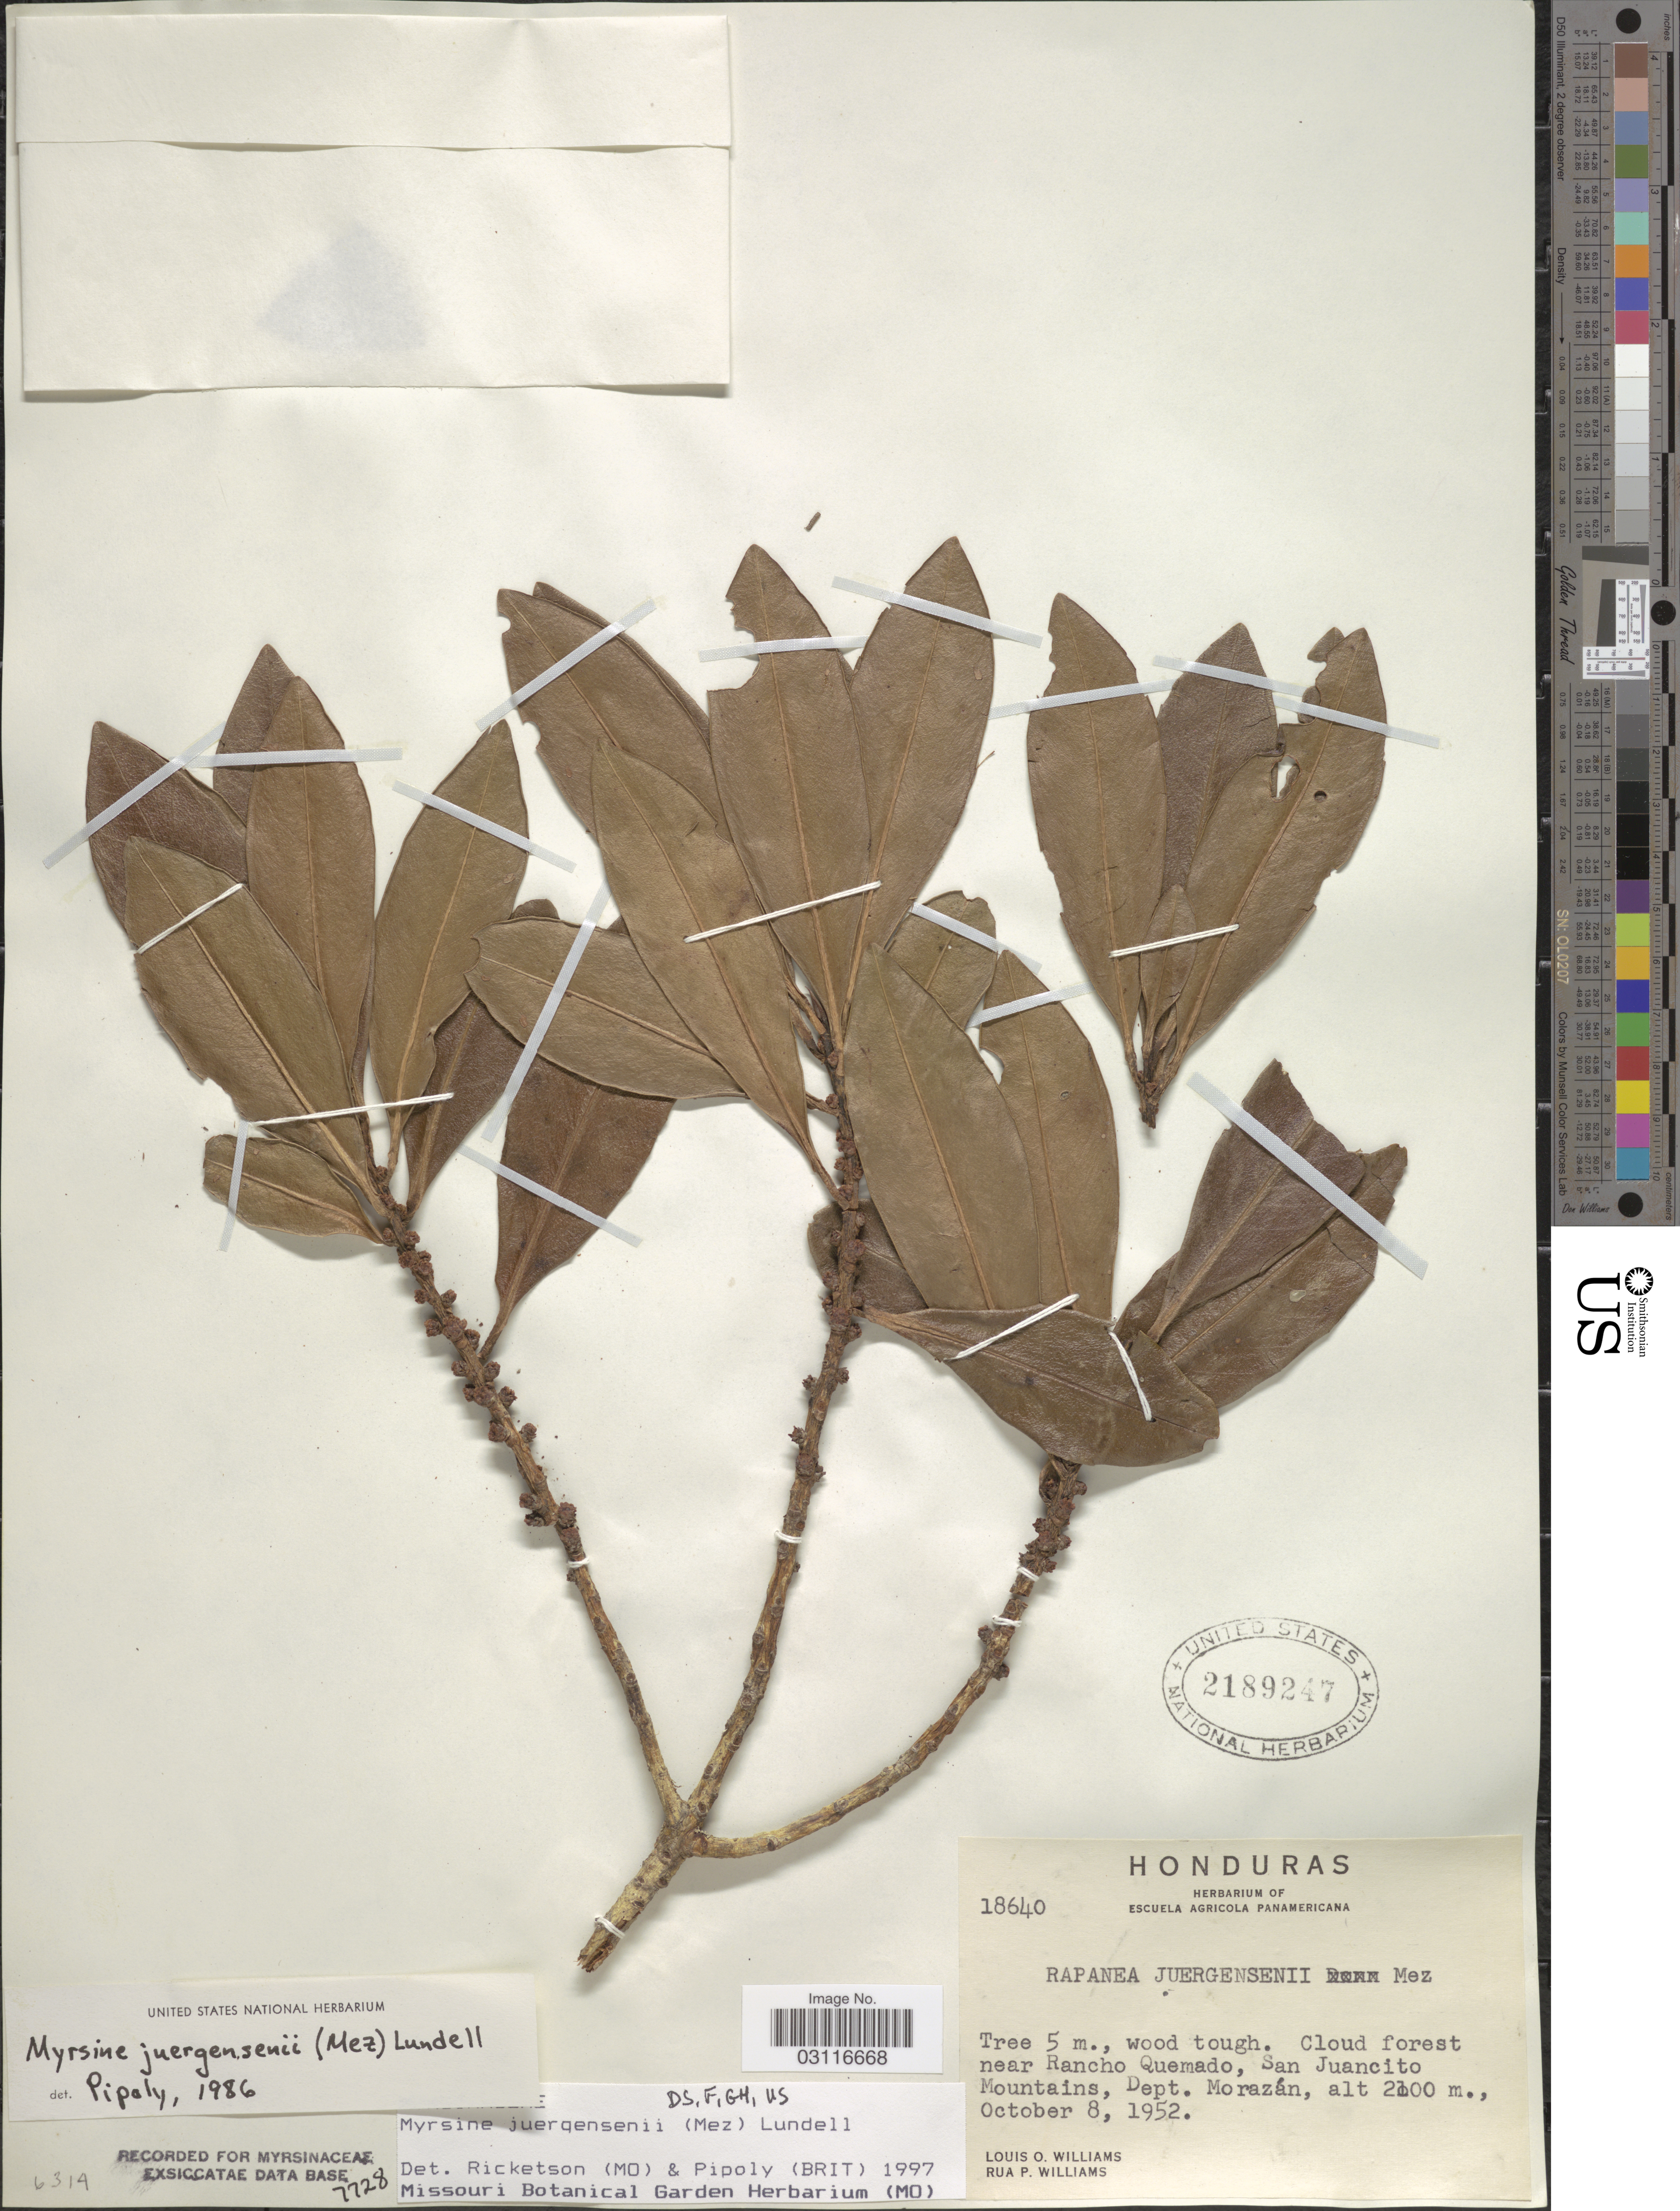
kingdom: Plantae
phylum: Tracheophyta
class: Magnoliopsida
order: Ericales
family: Primulaceae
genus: Myrsine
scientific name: Myrsine juergensenii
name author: (Mez) Lundell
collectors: L. O. Williams & R. P. Williams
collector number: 18640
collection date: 1952-10-08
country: Honduras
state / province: Fco. Morazán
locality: Cloud forest near Rancho Quemado, San Juancito Mountains, Dept. Morazán.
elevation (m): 2100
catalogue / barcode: US 2189247